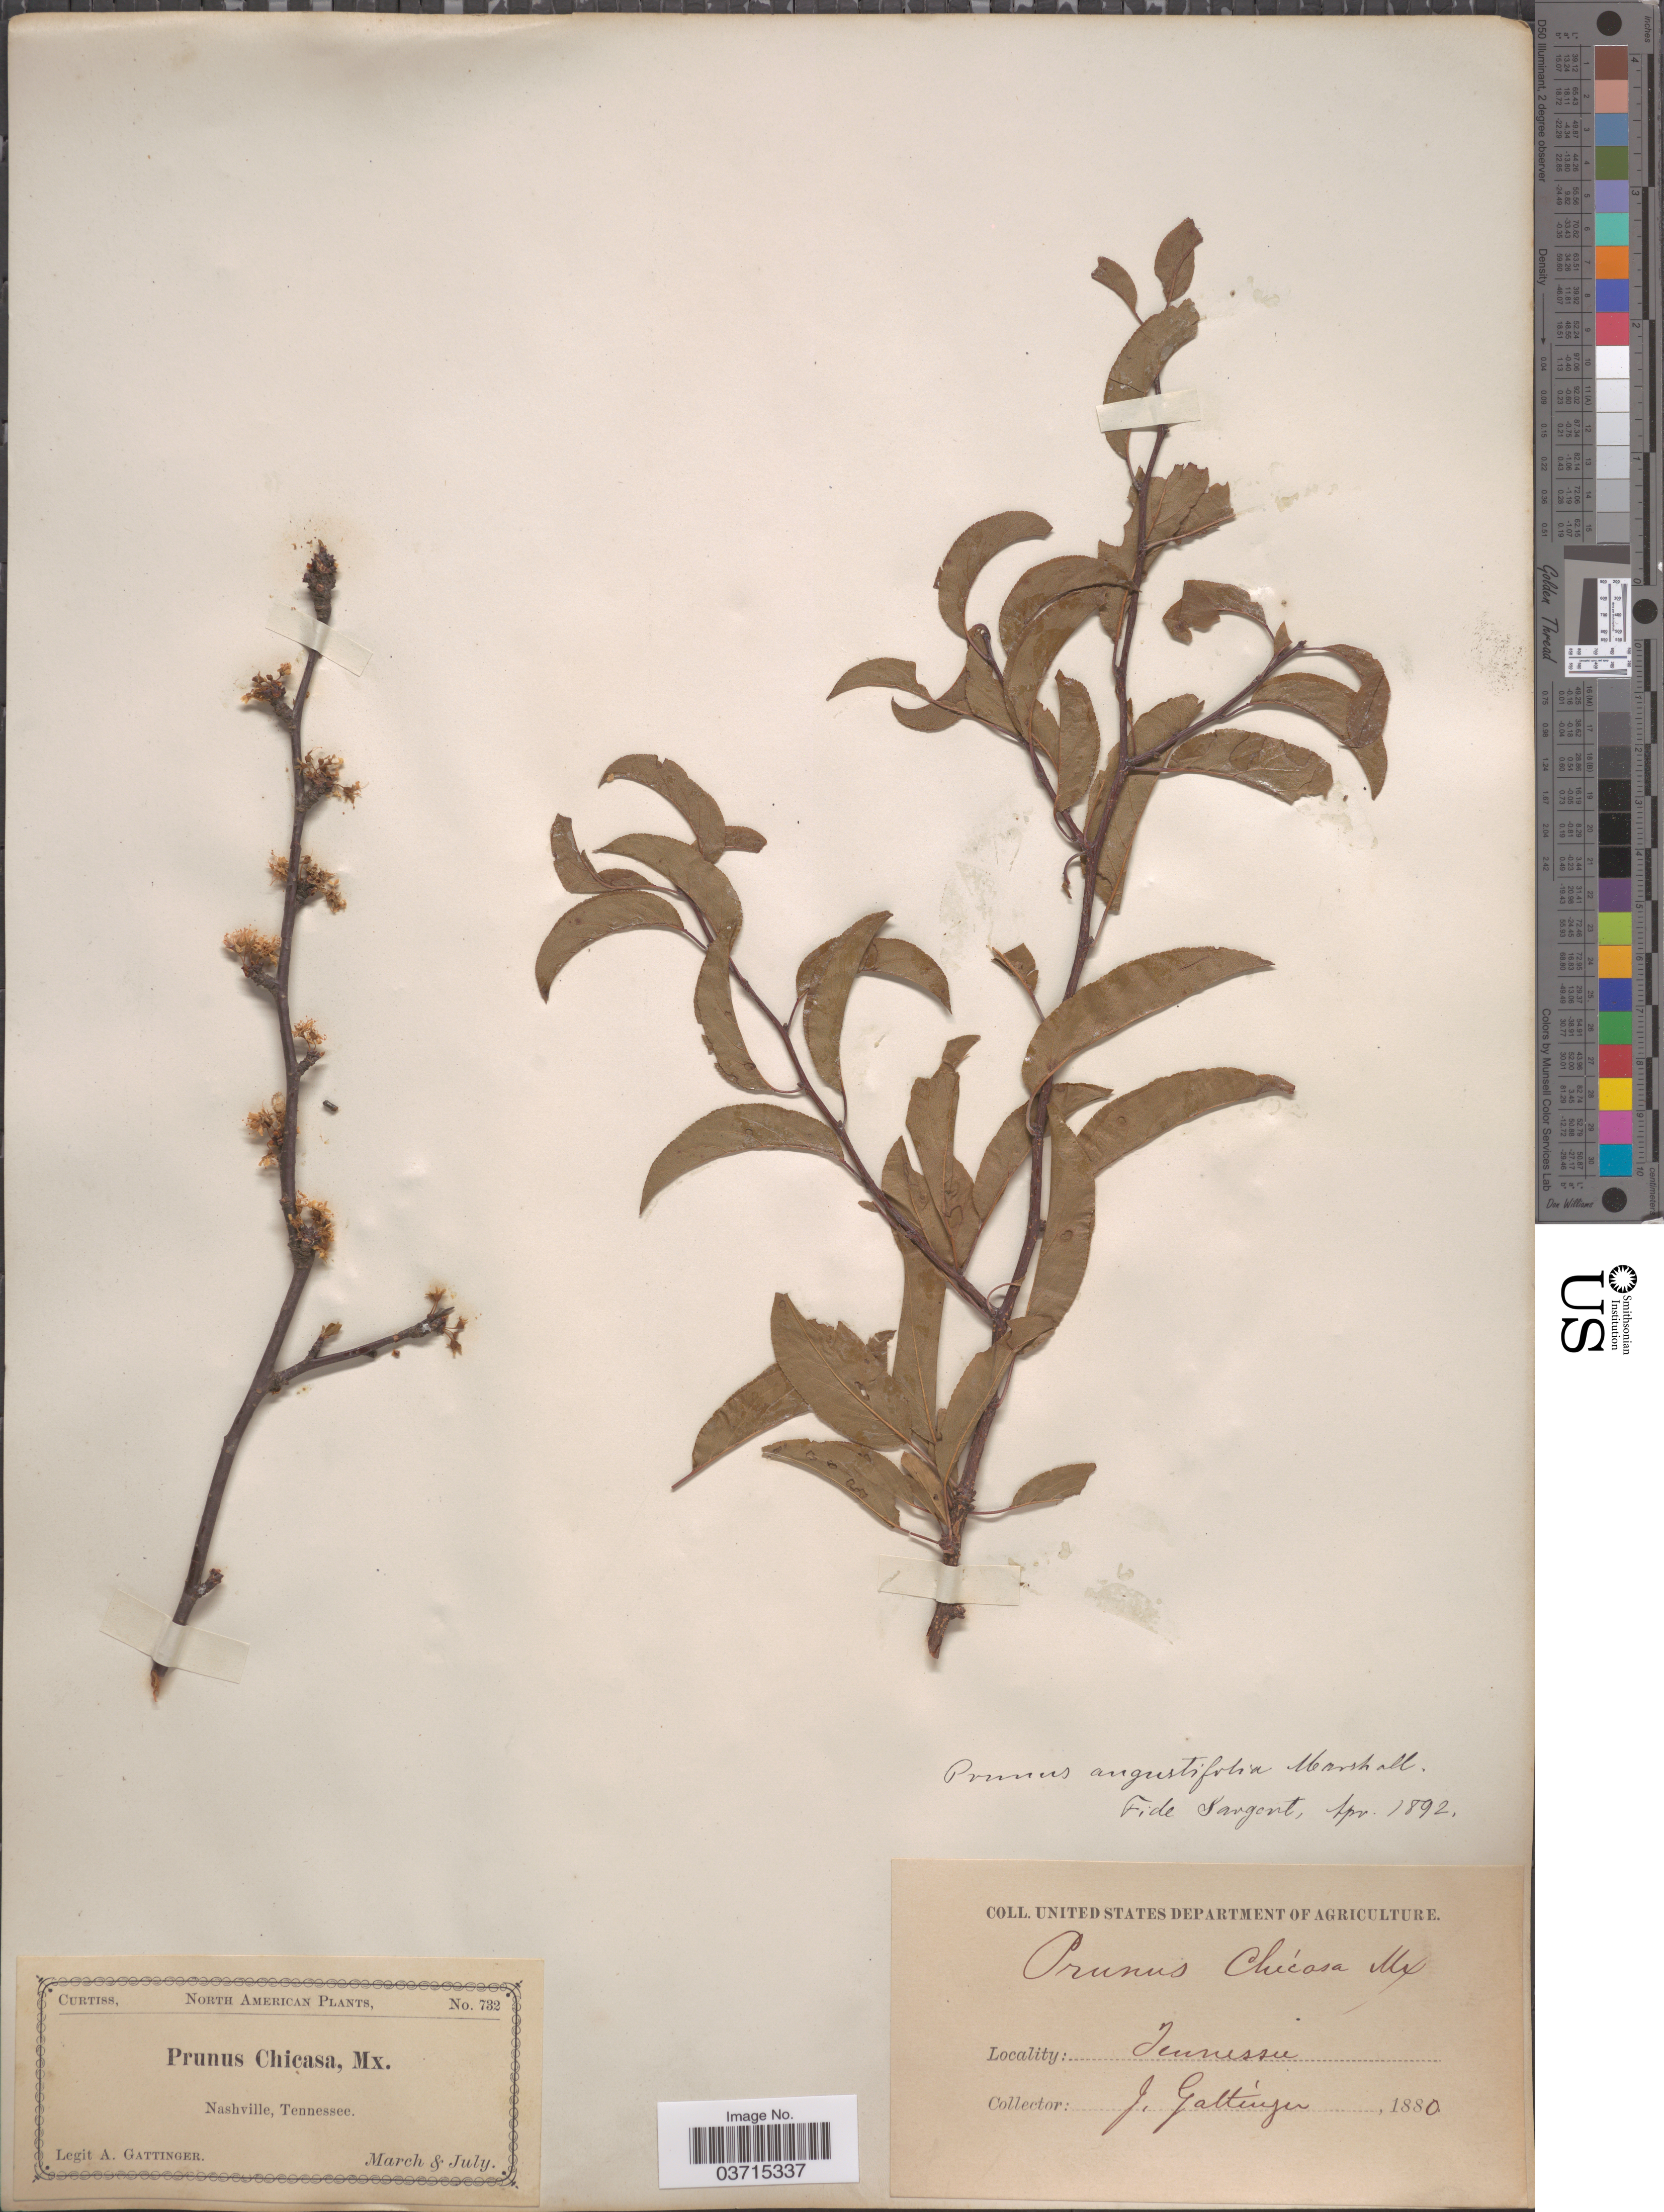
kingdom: Plantae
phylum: Tracheophyta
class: Magnoliopsida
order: Rosales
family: Rosaceae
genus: Prunus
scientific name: Prunus angustifolia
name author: Marshall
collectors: A. Gattinger & J. Gattinger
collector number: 732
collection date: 1880-03/1880-07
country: United States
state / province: Tennessee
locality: Nashville.